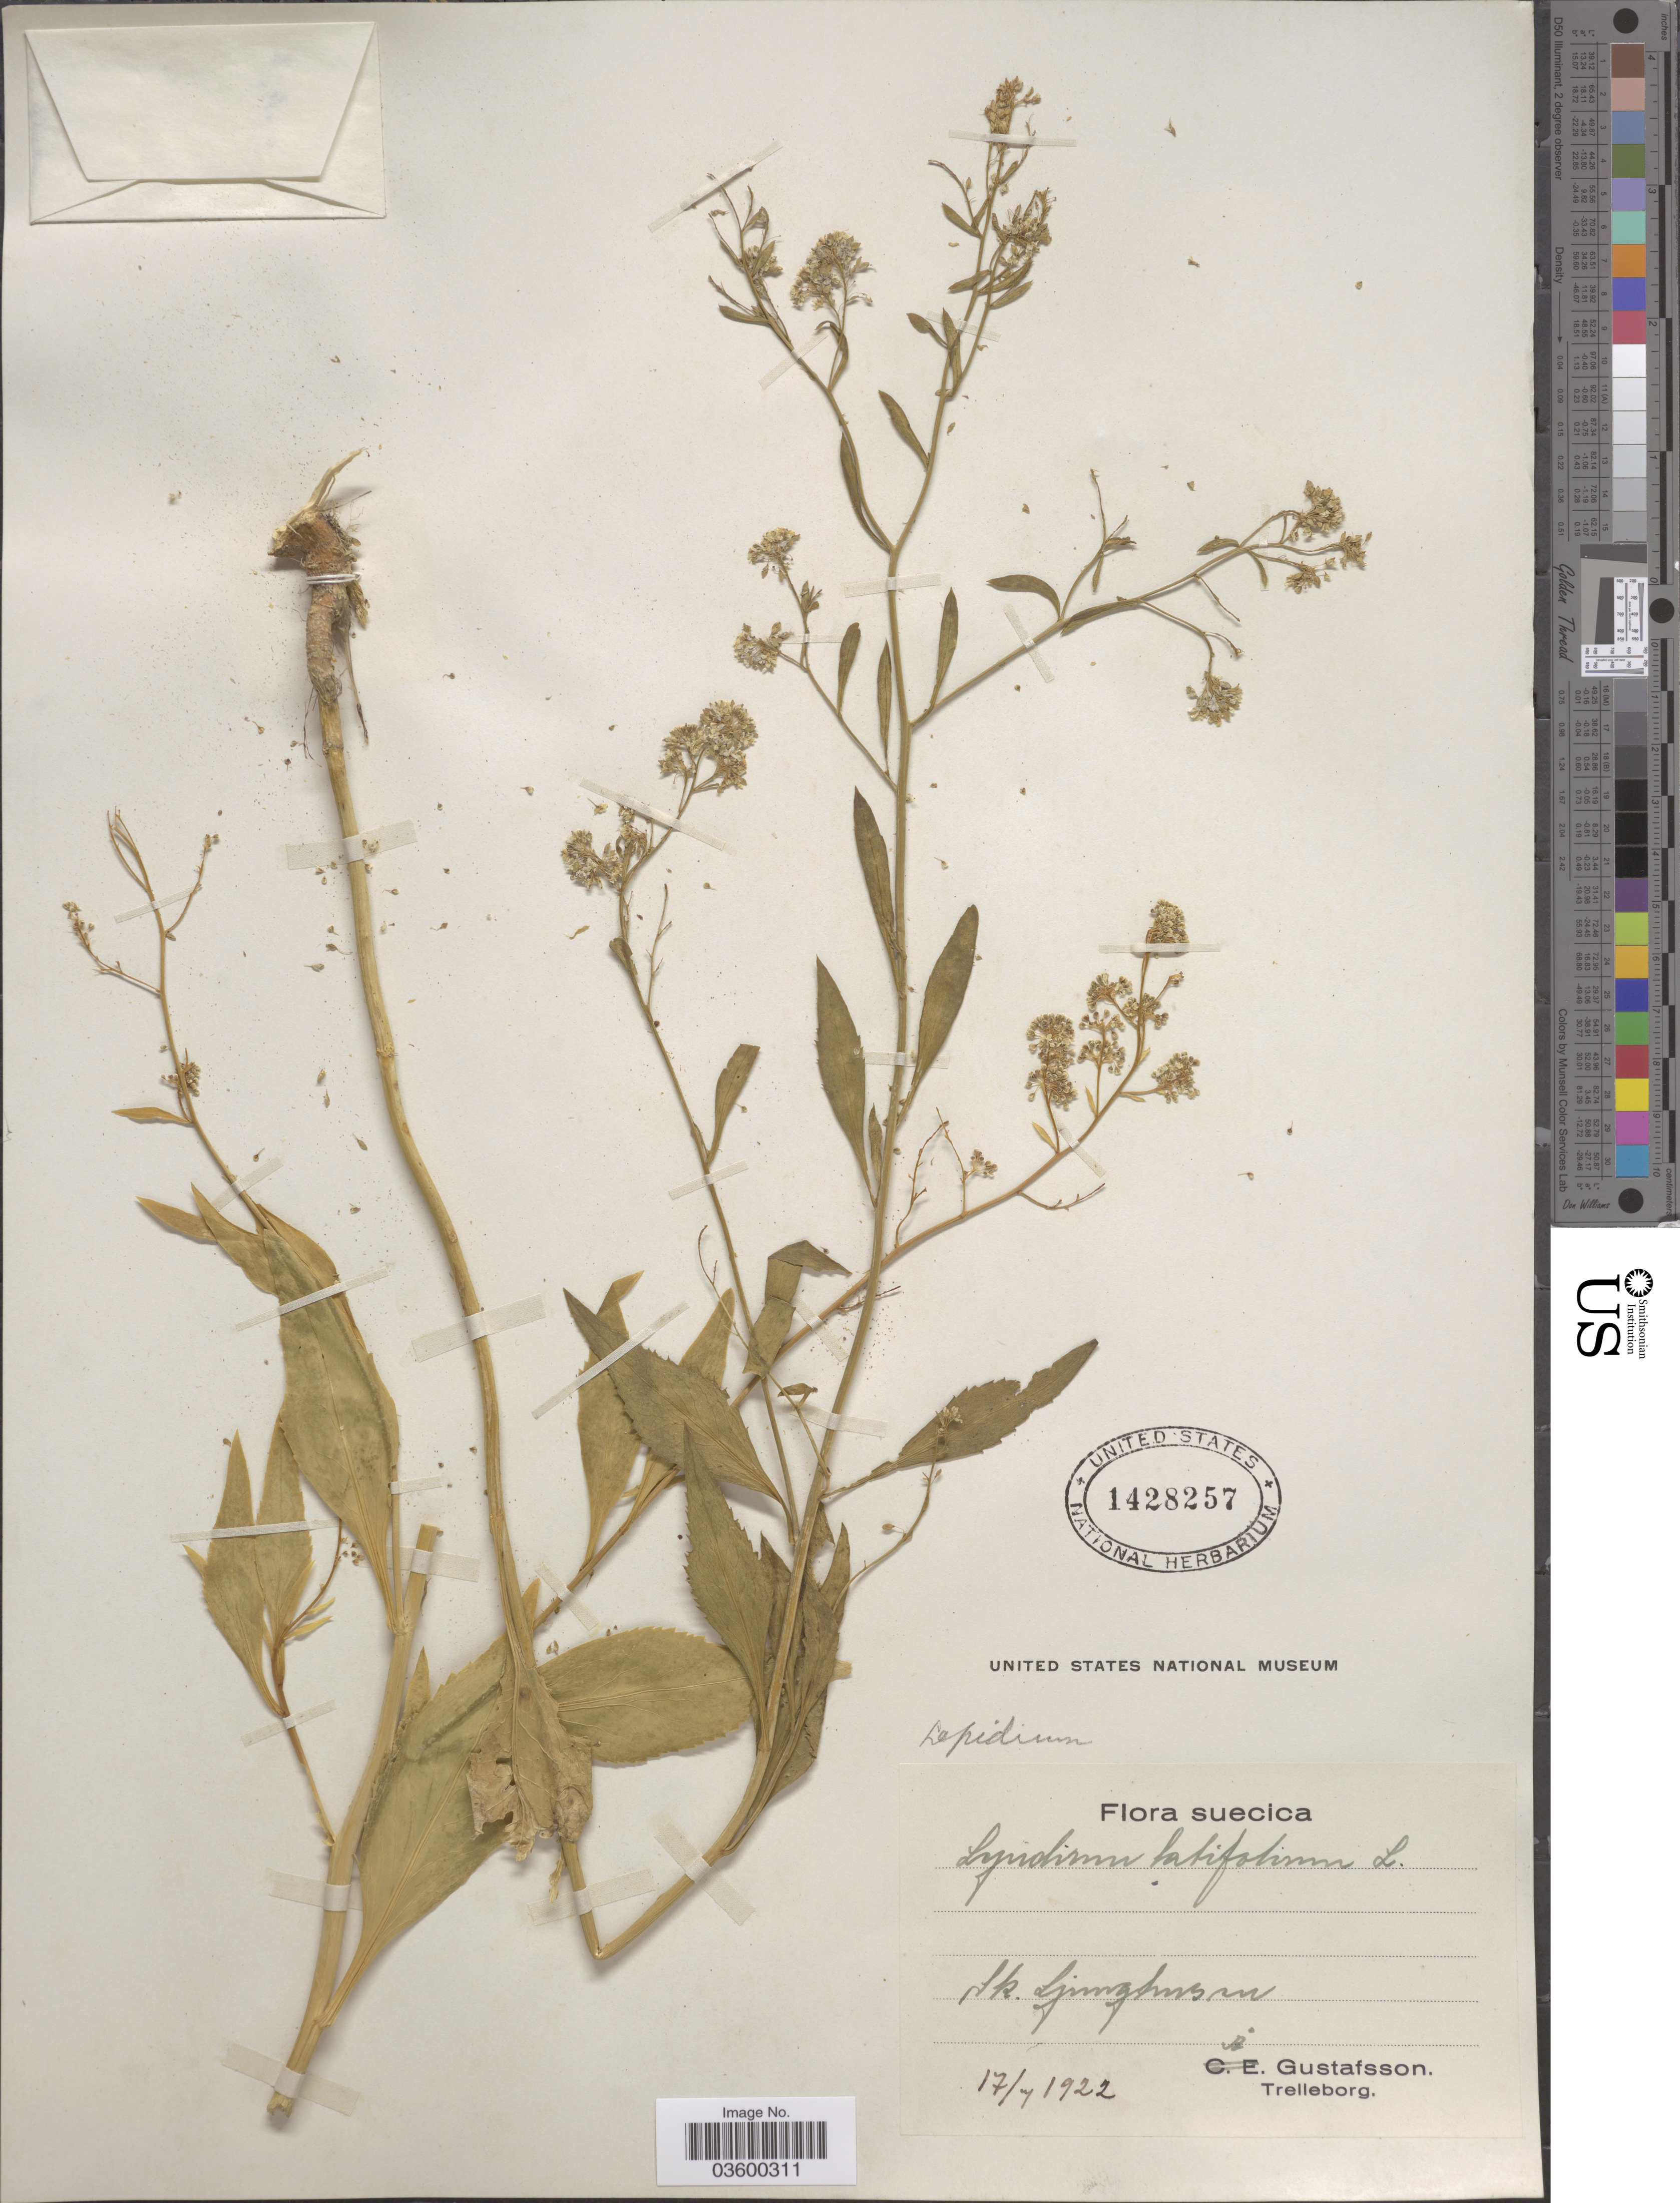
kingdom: Plantae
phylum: Tracheophyta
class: Magnoliopsida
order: Brassicales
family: Brassicaceae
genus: Lepidium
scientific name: Lepidium latifolium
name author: L.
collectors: A. Gustafsson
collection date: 1922-07-17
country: Sweden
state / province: Skåne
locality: Suecica. Sk. Ljunghusen.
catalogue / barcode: US 1428257